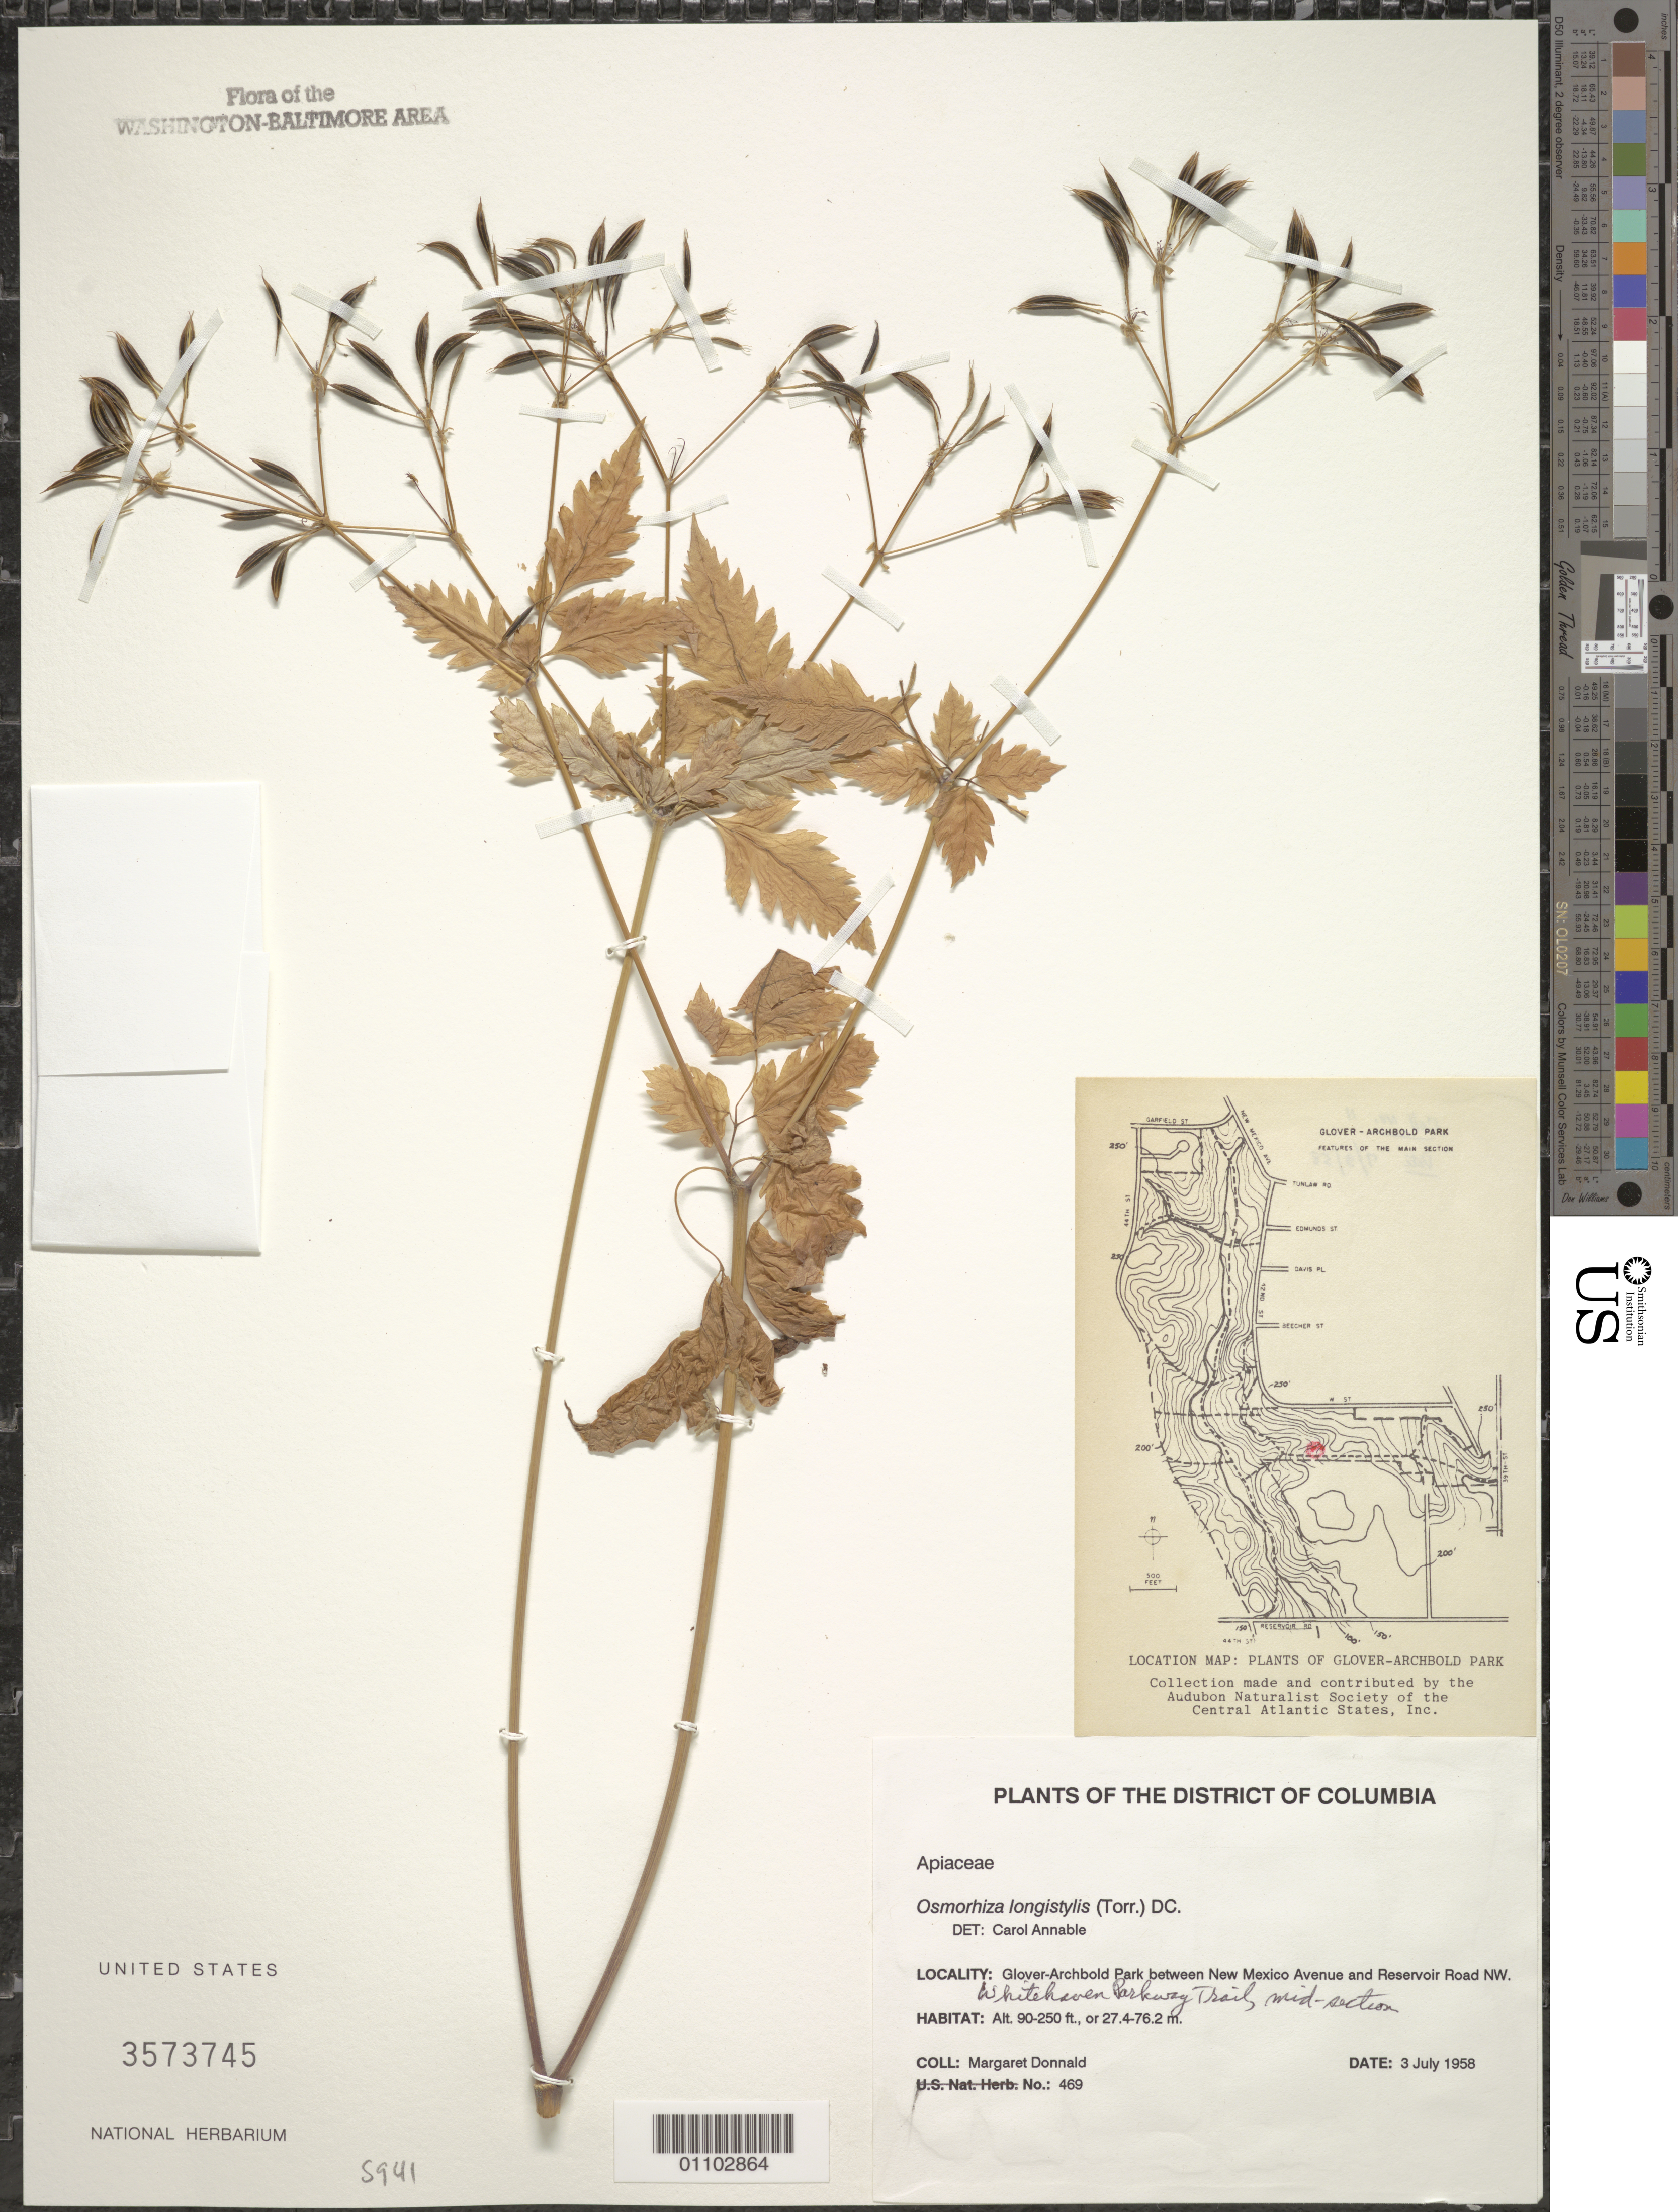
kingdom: Plantae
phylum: Tracheophyta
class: Magnoliopsida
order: Apiales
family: Apiaceae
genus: Osmorhiza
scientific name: Osmorhiza longistylis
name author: (Torr.) DC.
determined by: Annable, C. R.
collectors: M. Donnald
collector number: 469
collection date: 1958-07-03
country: United States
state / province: District of Columbia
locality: Glover-Archbold Park between New Mexico Avenue and Reservoir Road NW., Whitehaven Parkway Trail, mid-section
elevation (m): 27.4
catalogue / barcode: US 3573745